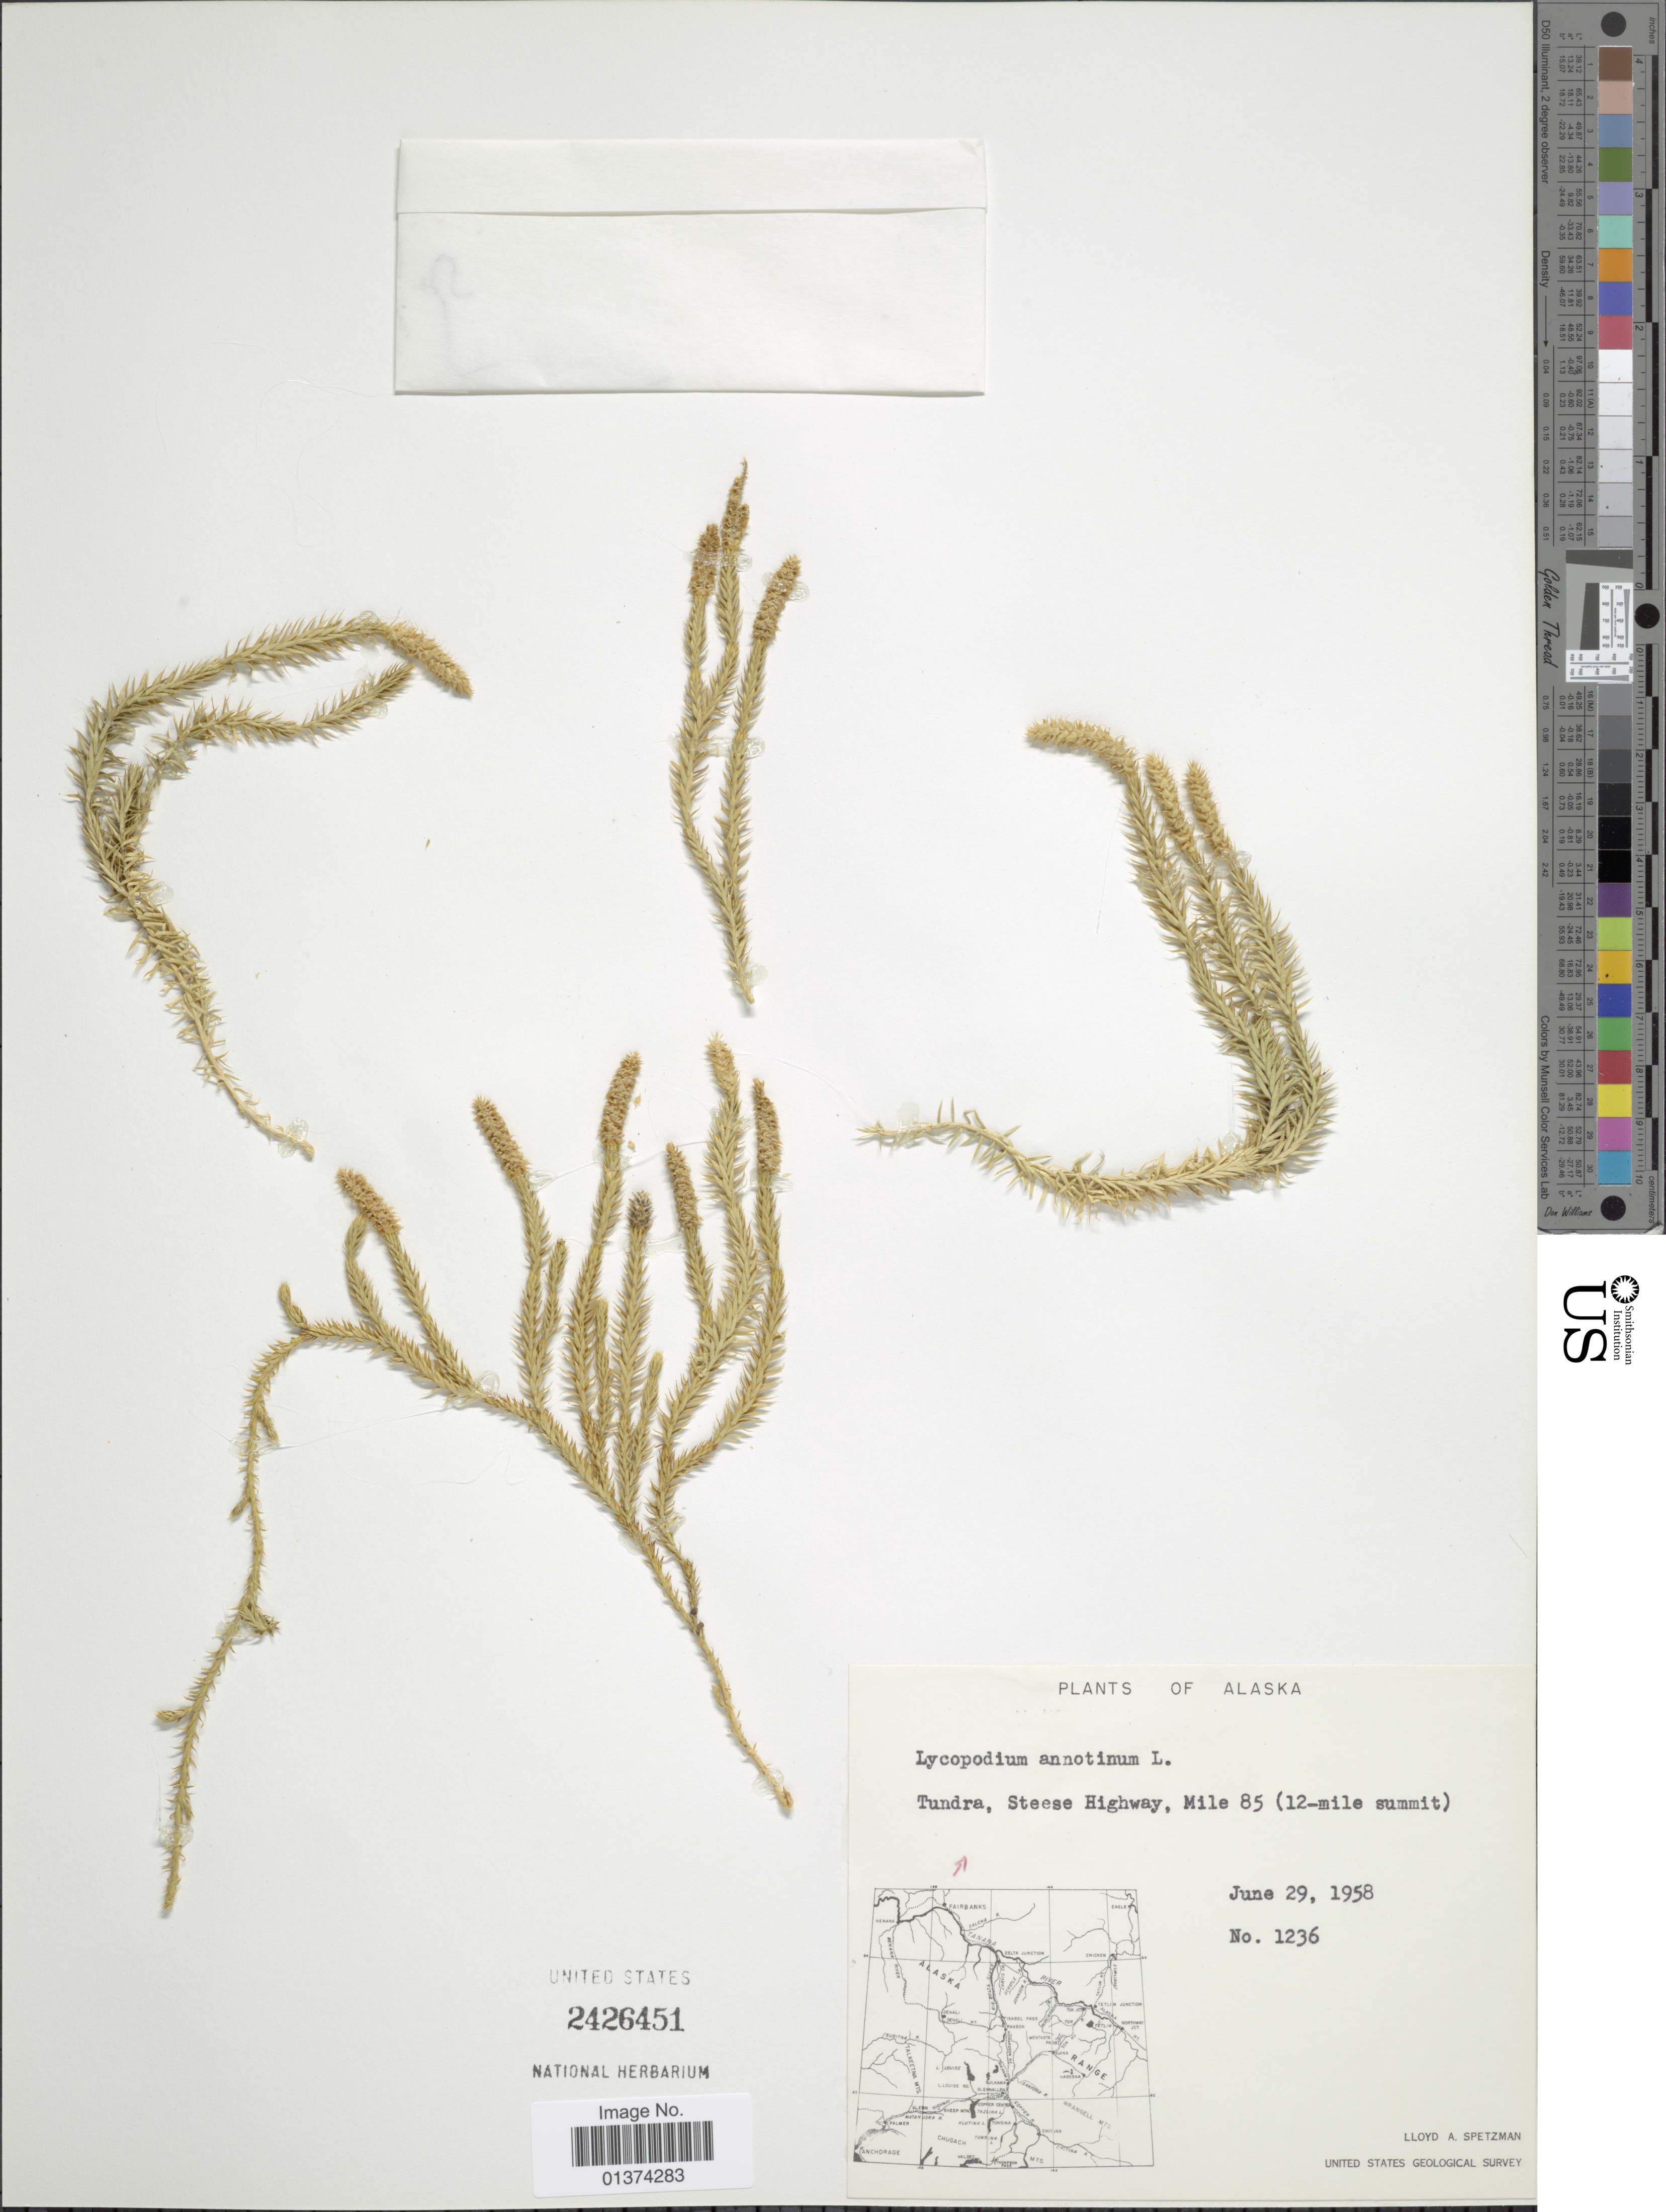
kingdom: Plantae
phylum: Tracheophyta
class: Lycopodiopsida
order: Lycopodiales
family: Lycopodiaceae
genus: Spinulum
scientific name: Spinulum annotinum subsp. annotinum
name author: (L.) A. Haines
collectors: L. Spetzman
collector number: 1236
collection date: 1958-06-29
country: United States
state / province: Alaska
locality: Tundra,Steese Highway, Mile 85 (12-mile summit)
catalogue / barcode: US 2426451